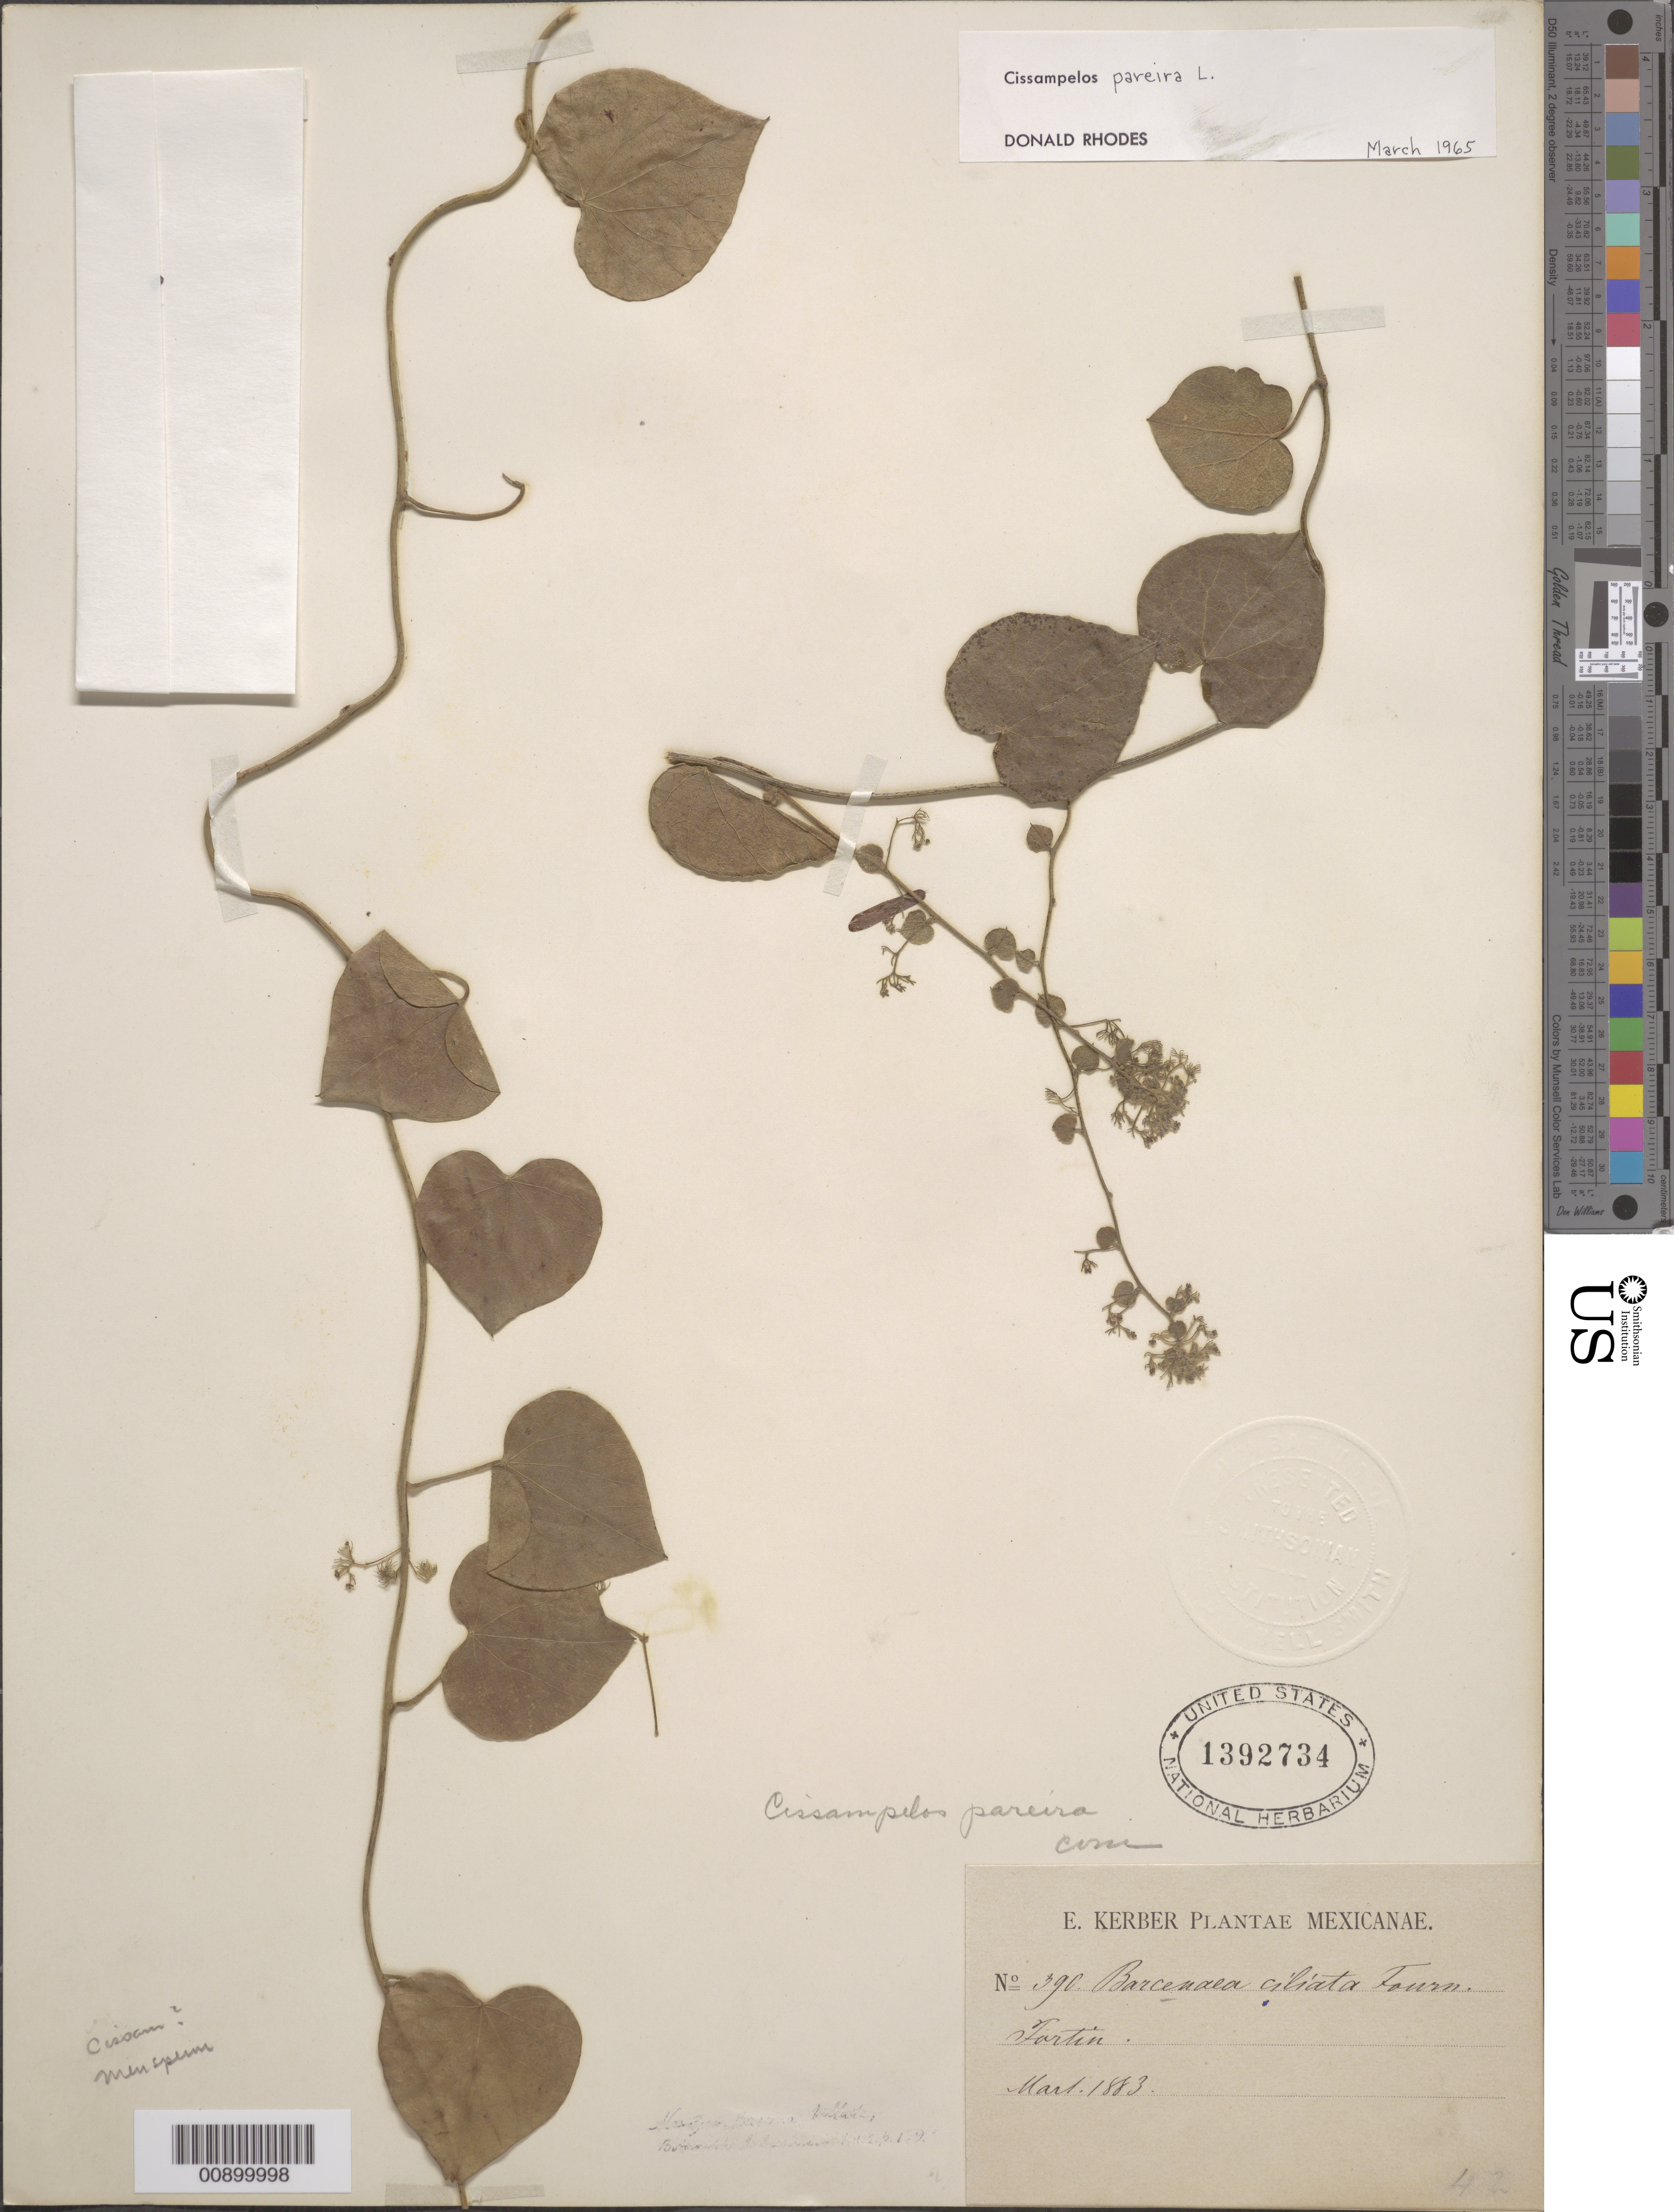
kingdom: Plantae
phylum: Tracheophyta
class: Magnoliopsida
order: Ranunculales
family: Menispermaceae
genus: Cissampelos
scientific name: Cissampelos pareira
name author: L.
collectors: E. Kerber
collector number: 390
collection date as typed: Mar 1883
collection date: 1883-03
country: Mexico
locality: Fortin.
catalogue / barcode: US 1392734